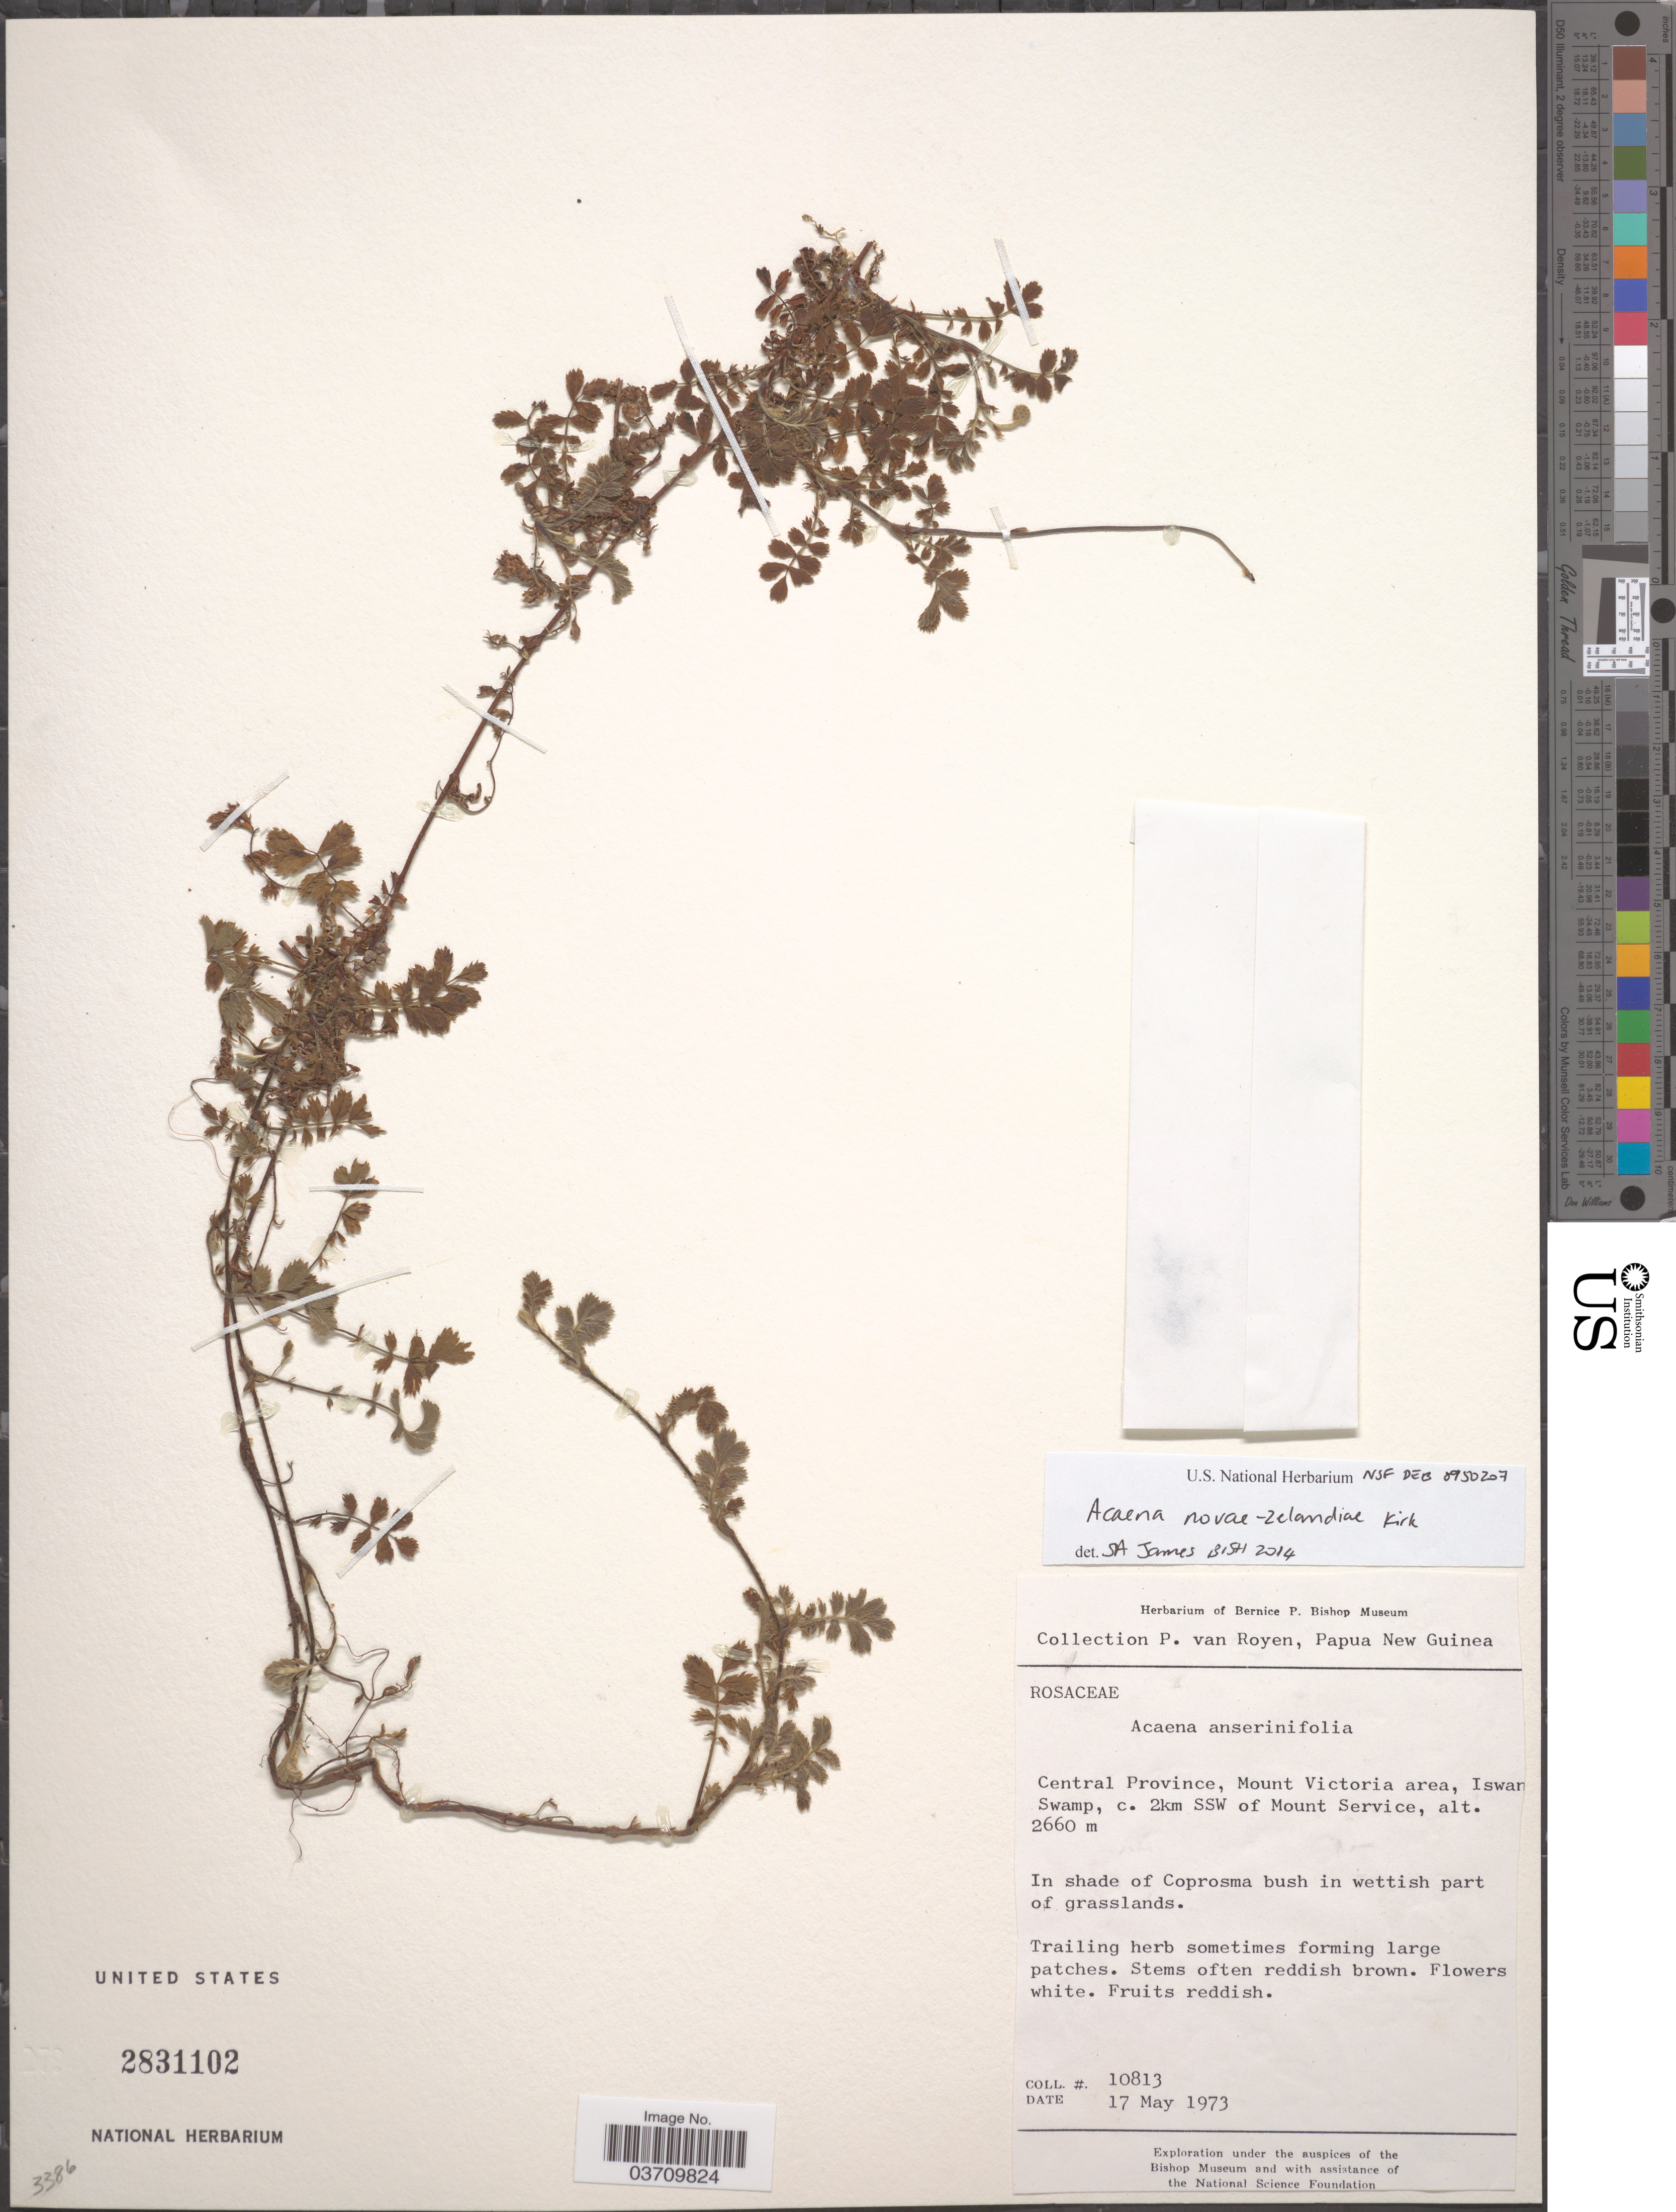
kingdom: Plantae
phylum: Tracheophyta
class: Magnoliopsida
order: Rosales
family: Rosaceae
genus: Acaena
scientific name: Acaena novae-zelandiae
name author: Kirk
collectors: P. van Royen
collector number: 10813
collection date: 1973-05-17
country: Papua New Guinea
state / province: Central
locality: Mount Victoria area, Iswan Swamp, c. 2km SSW of Mount Service.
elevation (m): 2660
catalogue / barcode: US 2831102